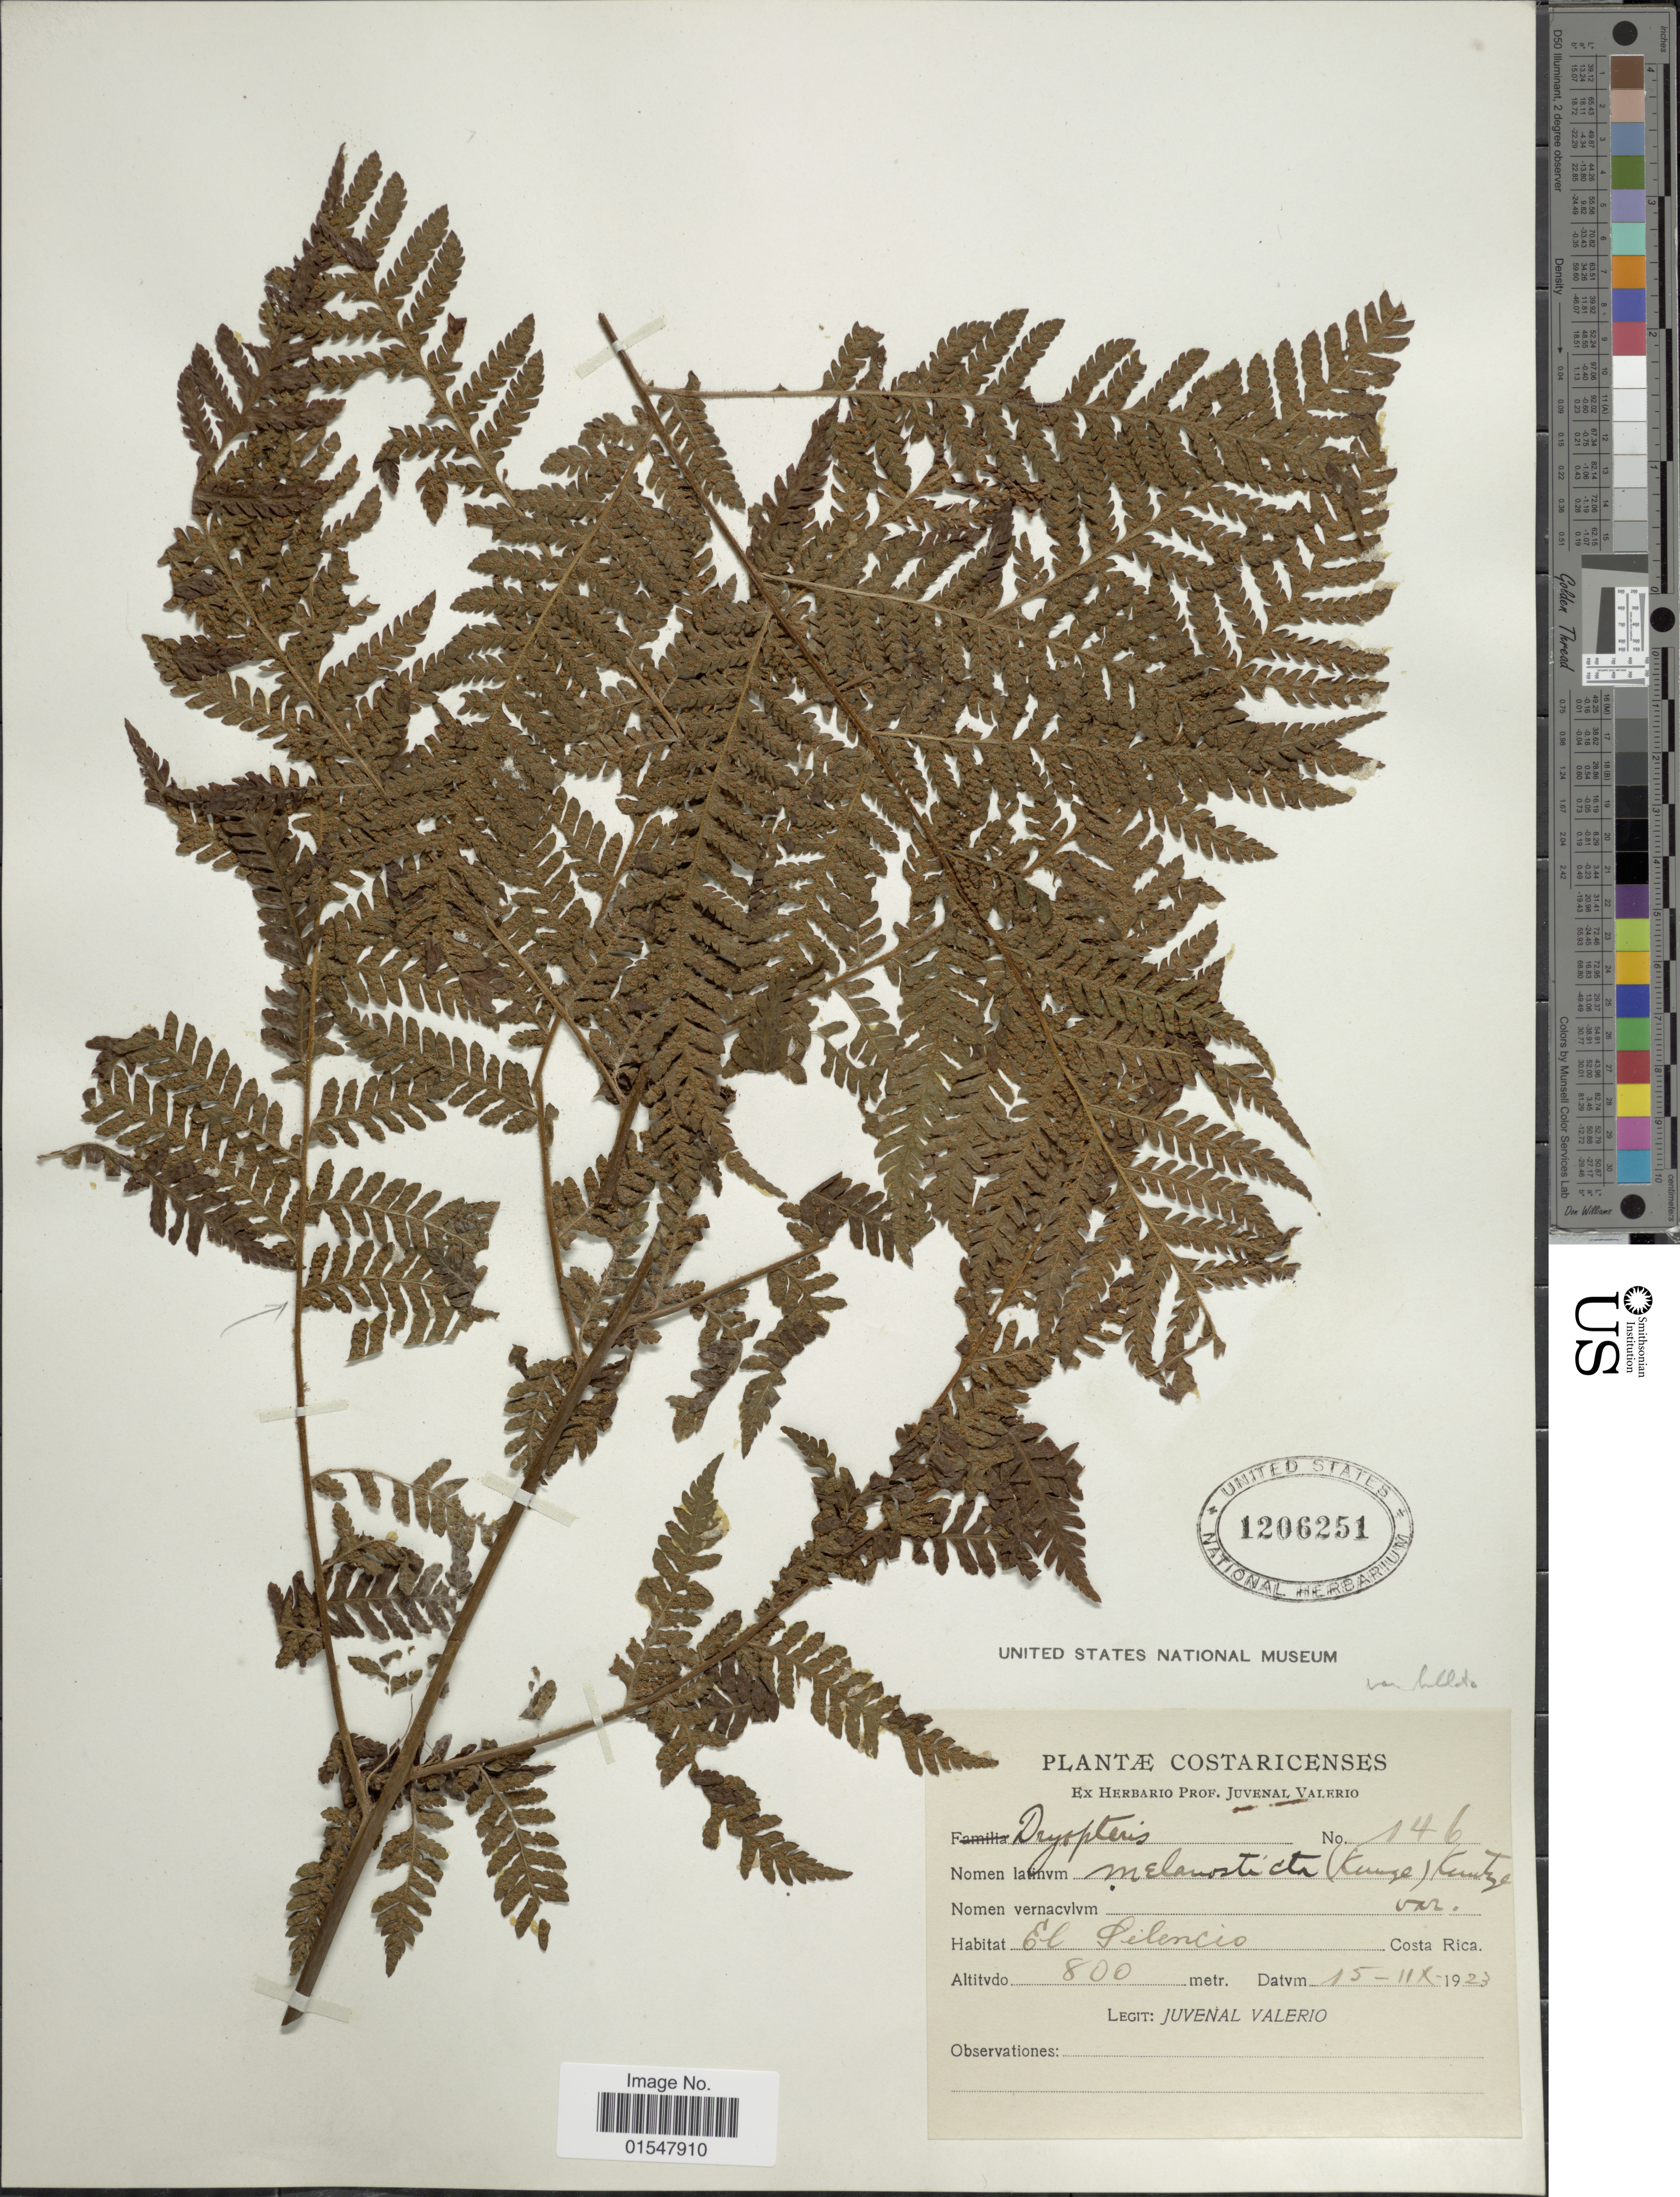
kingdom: Plantae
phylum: Tracheophyta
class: Polypodiopsida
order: Polypodiales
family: Dryopteridaceae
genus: Ctenitis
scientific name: Ctenitis melanosticta var. bullata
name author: (Christ) Lellinger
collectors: J. Valerio R.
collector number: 146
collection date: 1923-08-15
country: Costa Rica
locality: Costaricenses, El Silencio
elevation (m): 800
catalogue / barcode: US 1206251